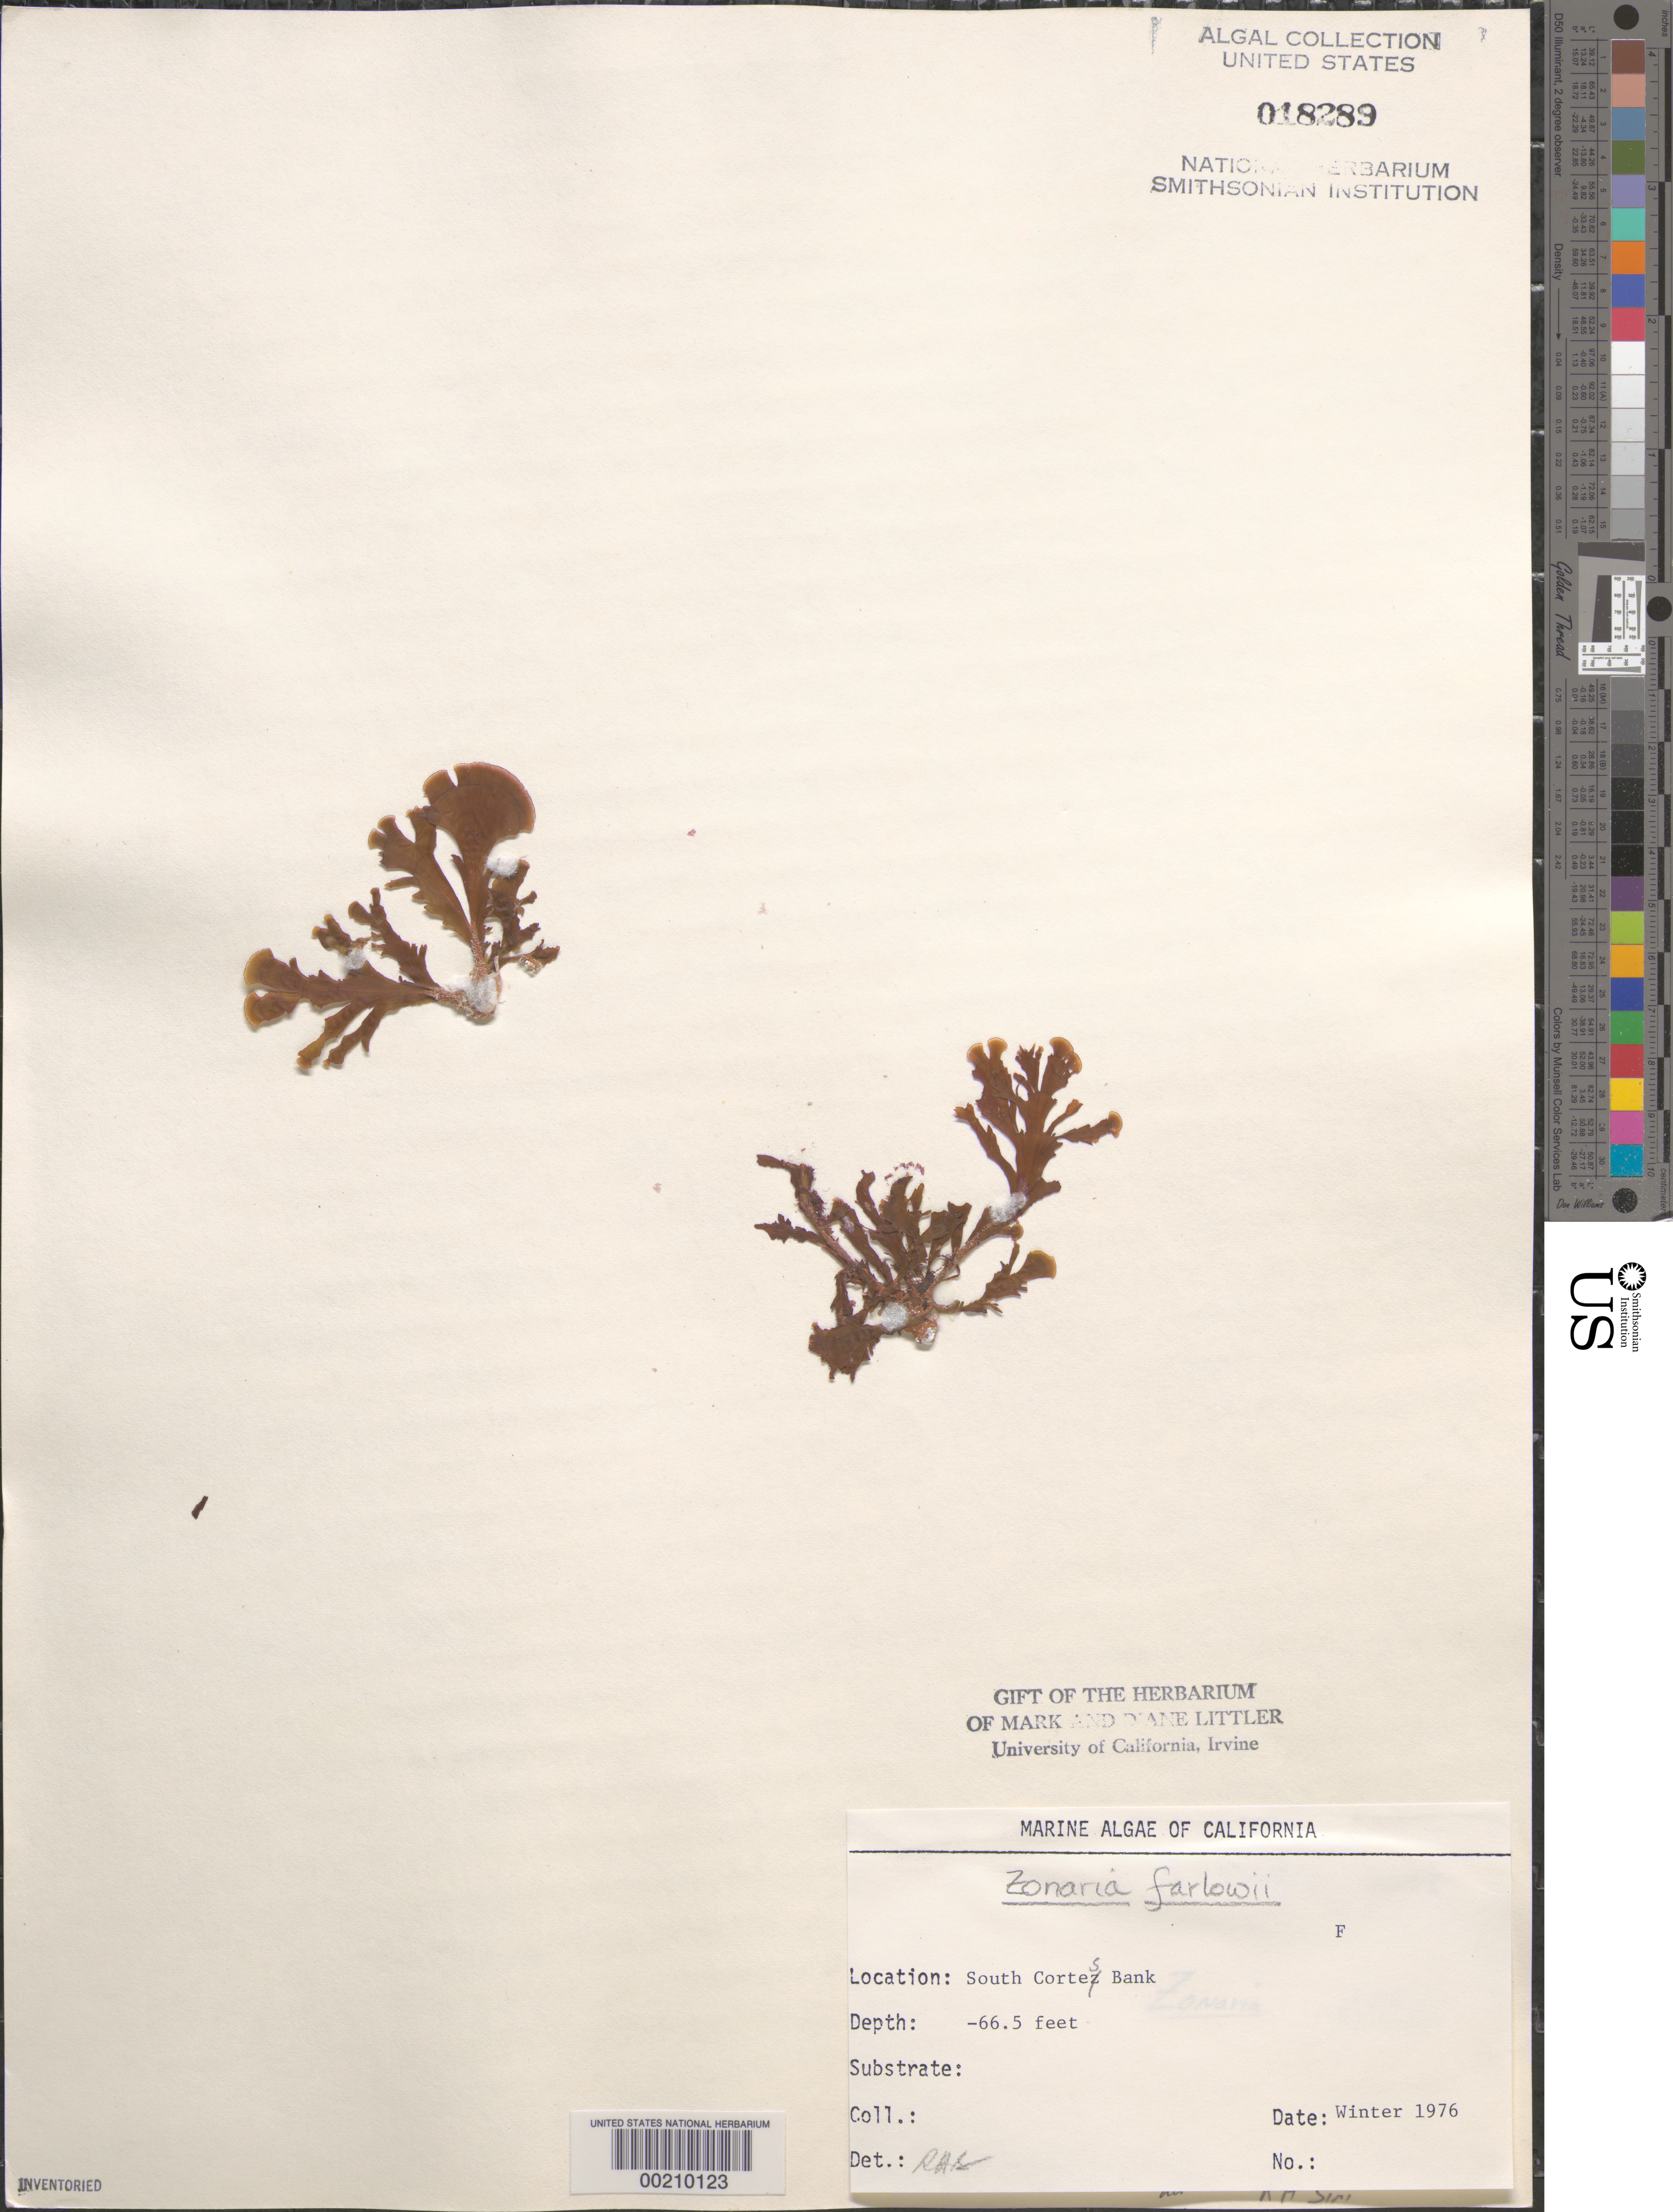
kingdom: Chromista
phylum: Ochrophyta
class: Phaeophyceae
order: Dictyotales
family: Dictyotaceae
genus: Zonaria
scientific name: Zonaria farlowii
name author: Setch. & N.L. Gardner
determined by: Sims, Robert H.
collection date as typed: Win 1976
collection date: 1976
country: United States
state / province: California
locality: South Cortes Bank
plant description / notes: BLM-SOCALBIGHT Rocky Intertidal Survey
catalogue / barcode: US 18289